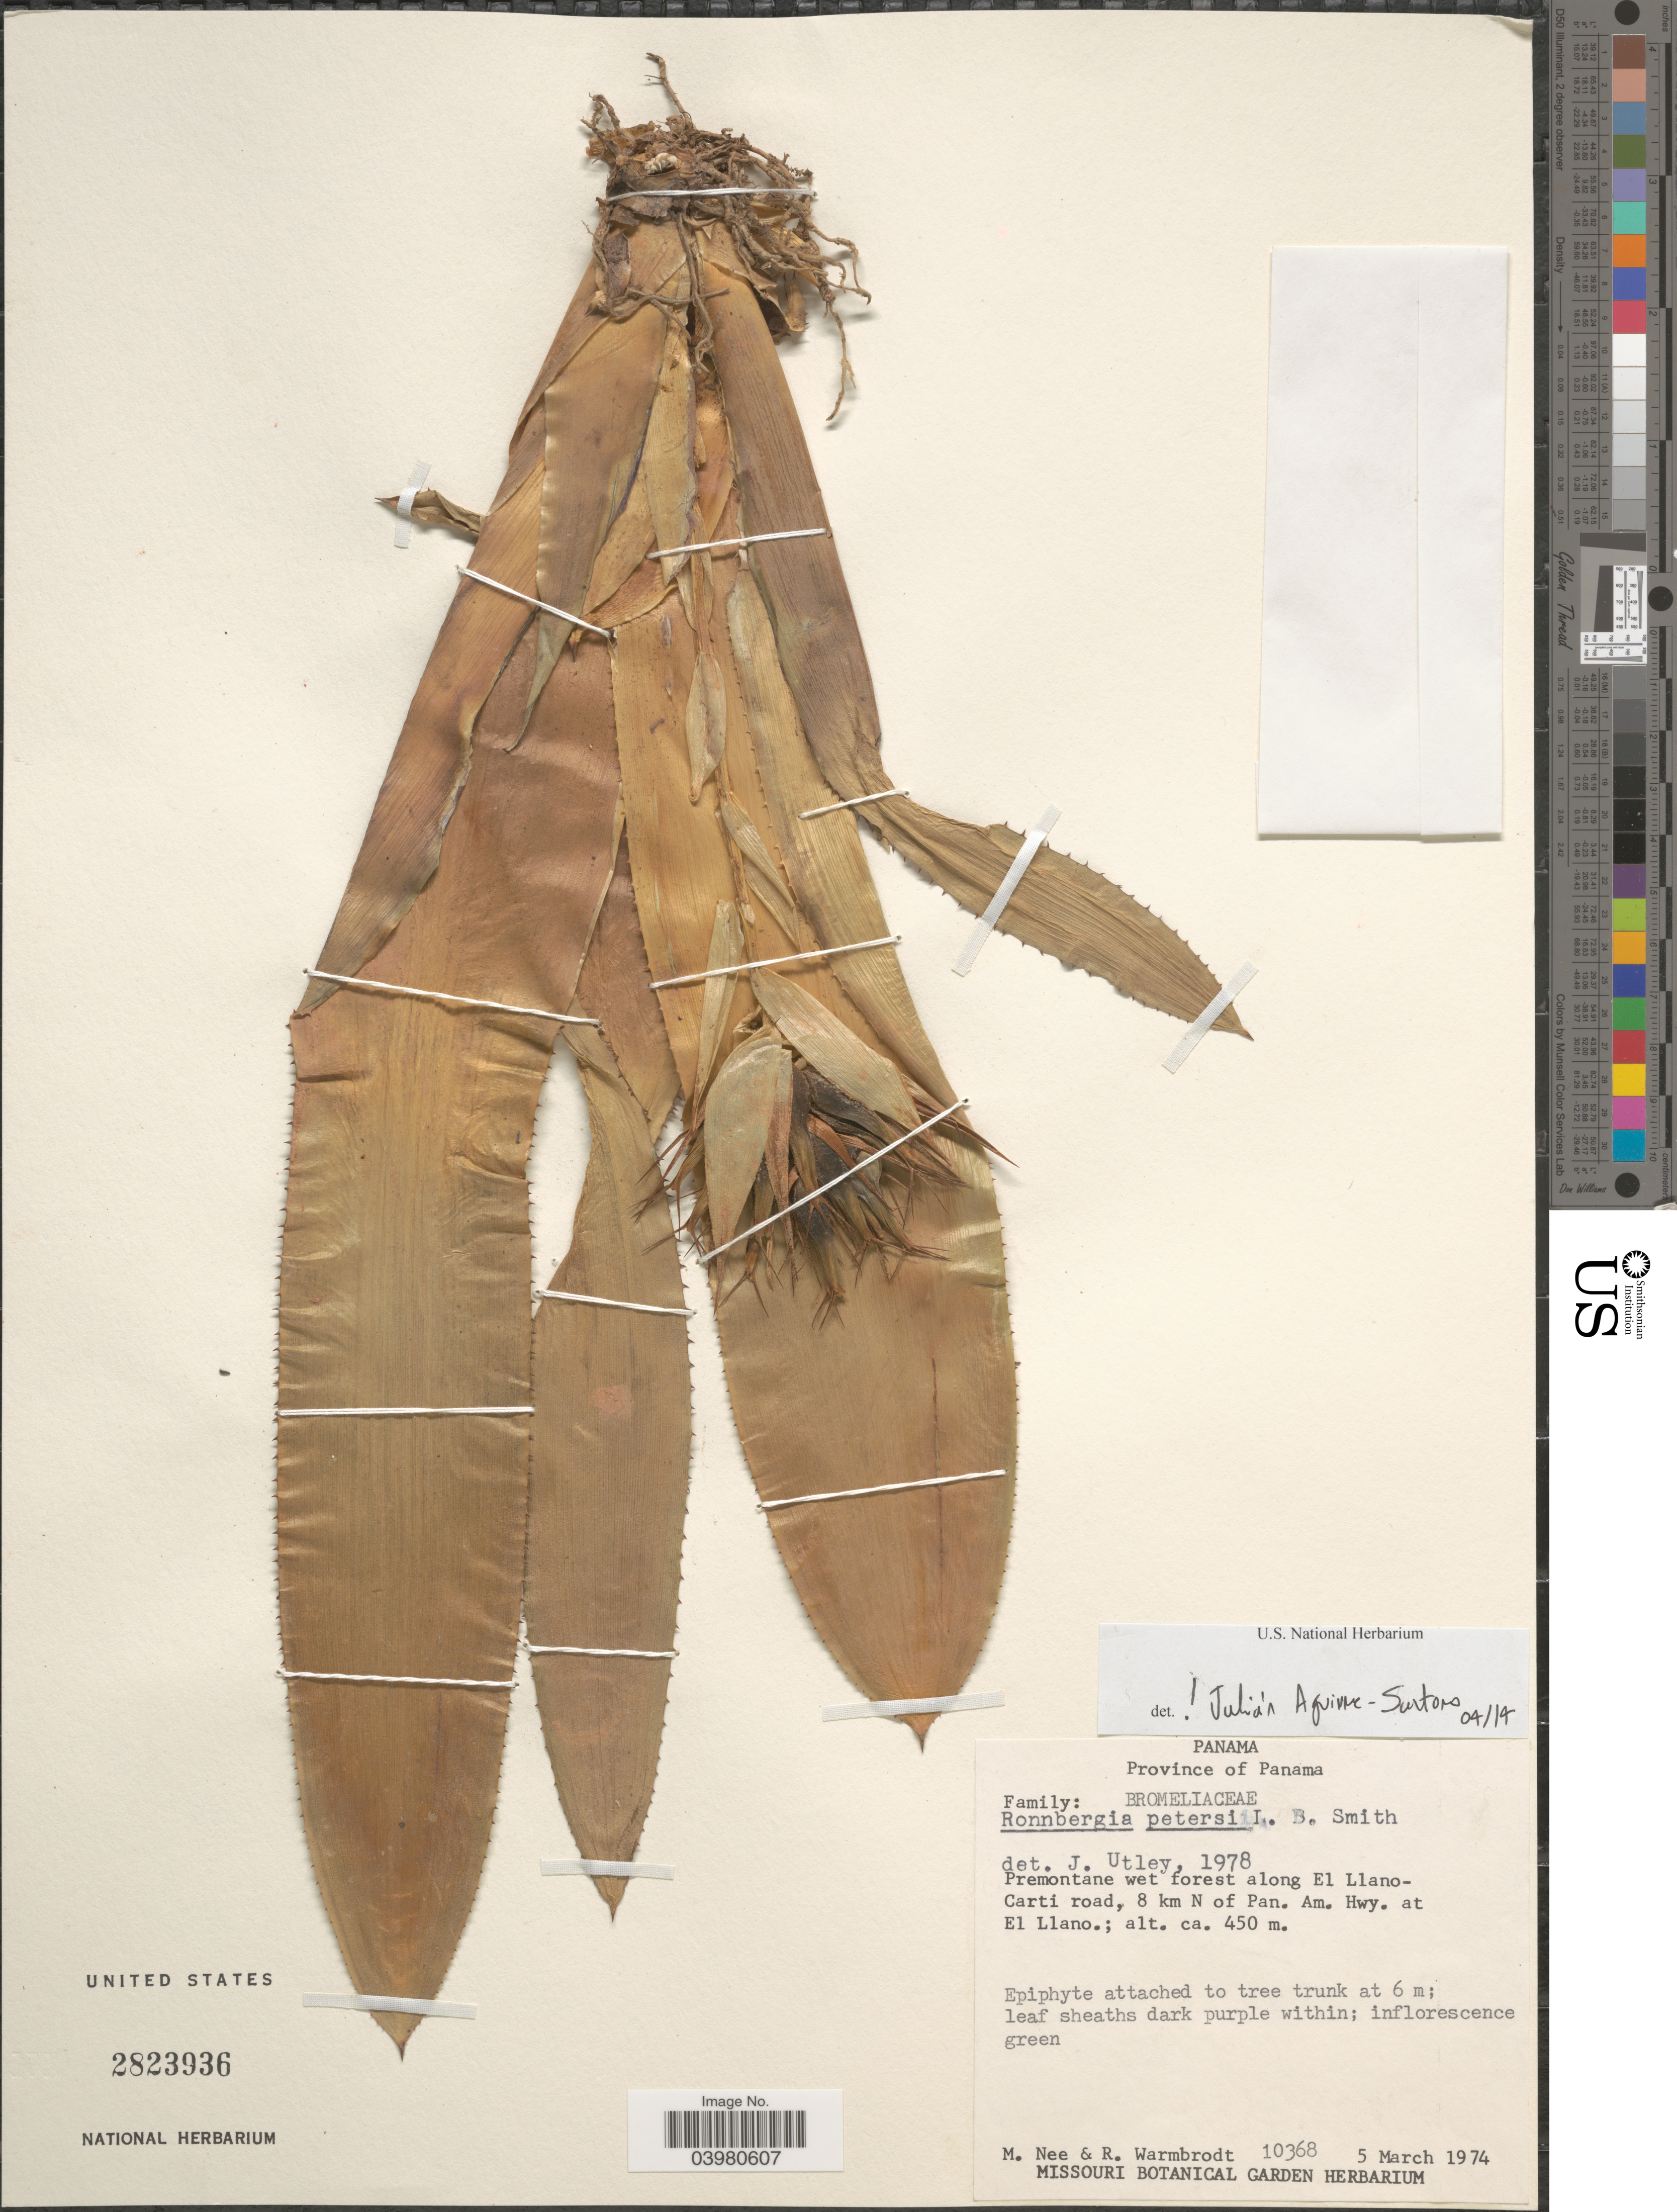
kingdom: Plantae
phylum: Tracheophyta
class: Liliopsida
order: Poales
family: Bromeliaceae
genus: Ronnbergia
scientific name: Ronnbergia petersii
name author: L.B. Sm.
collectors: M. Nee & R. Warmbrodt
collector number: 10368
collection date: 1974-03-05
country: Panama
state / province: Panamá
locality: Premontane wet forest along El Llano-carti road, 8 km N of Pan. Am. Hwy. at El Llano.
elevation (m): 450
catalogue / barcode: US 2823936